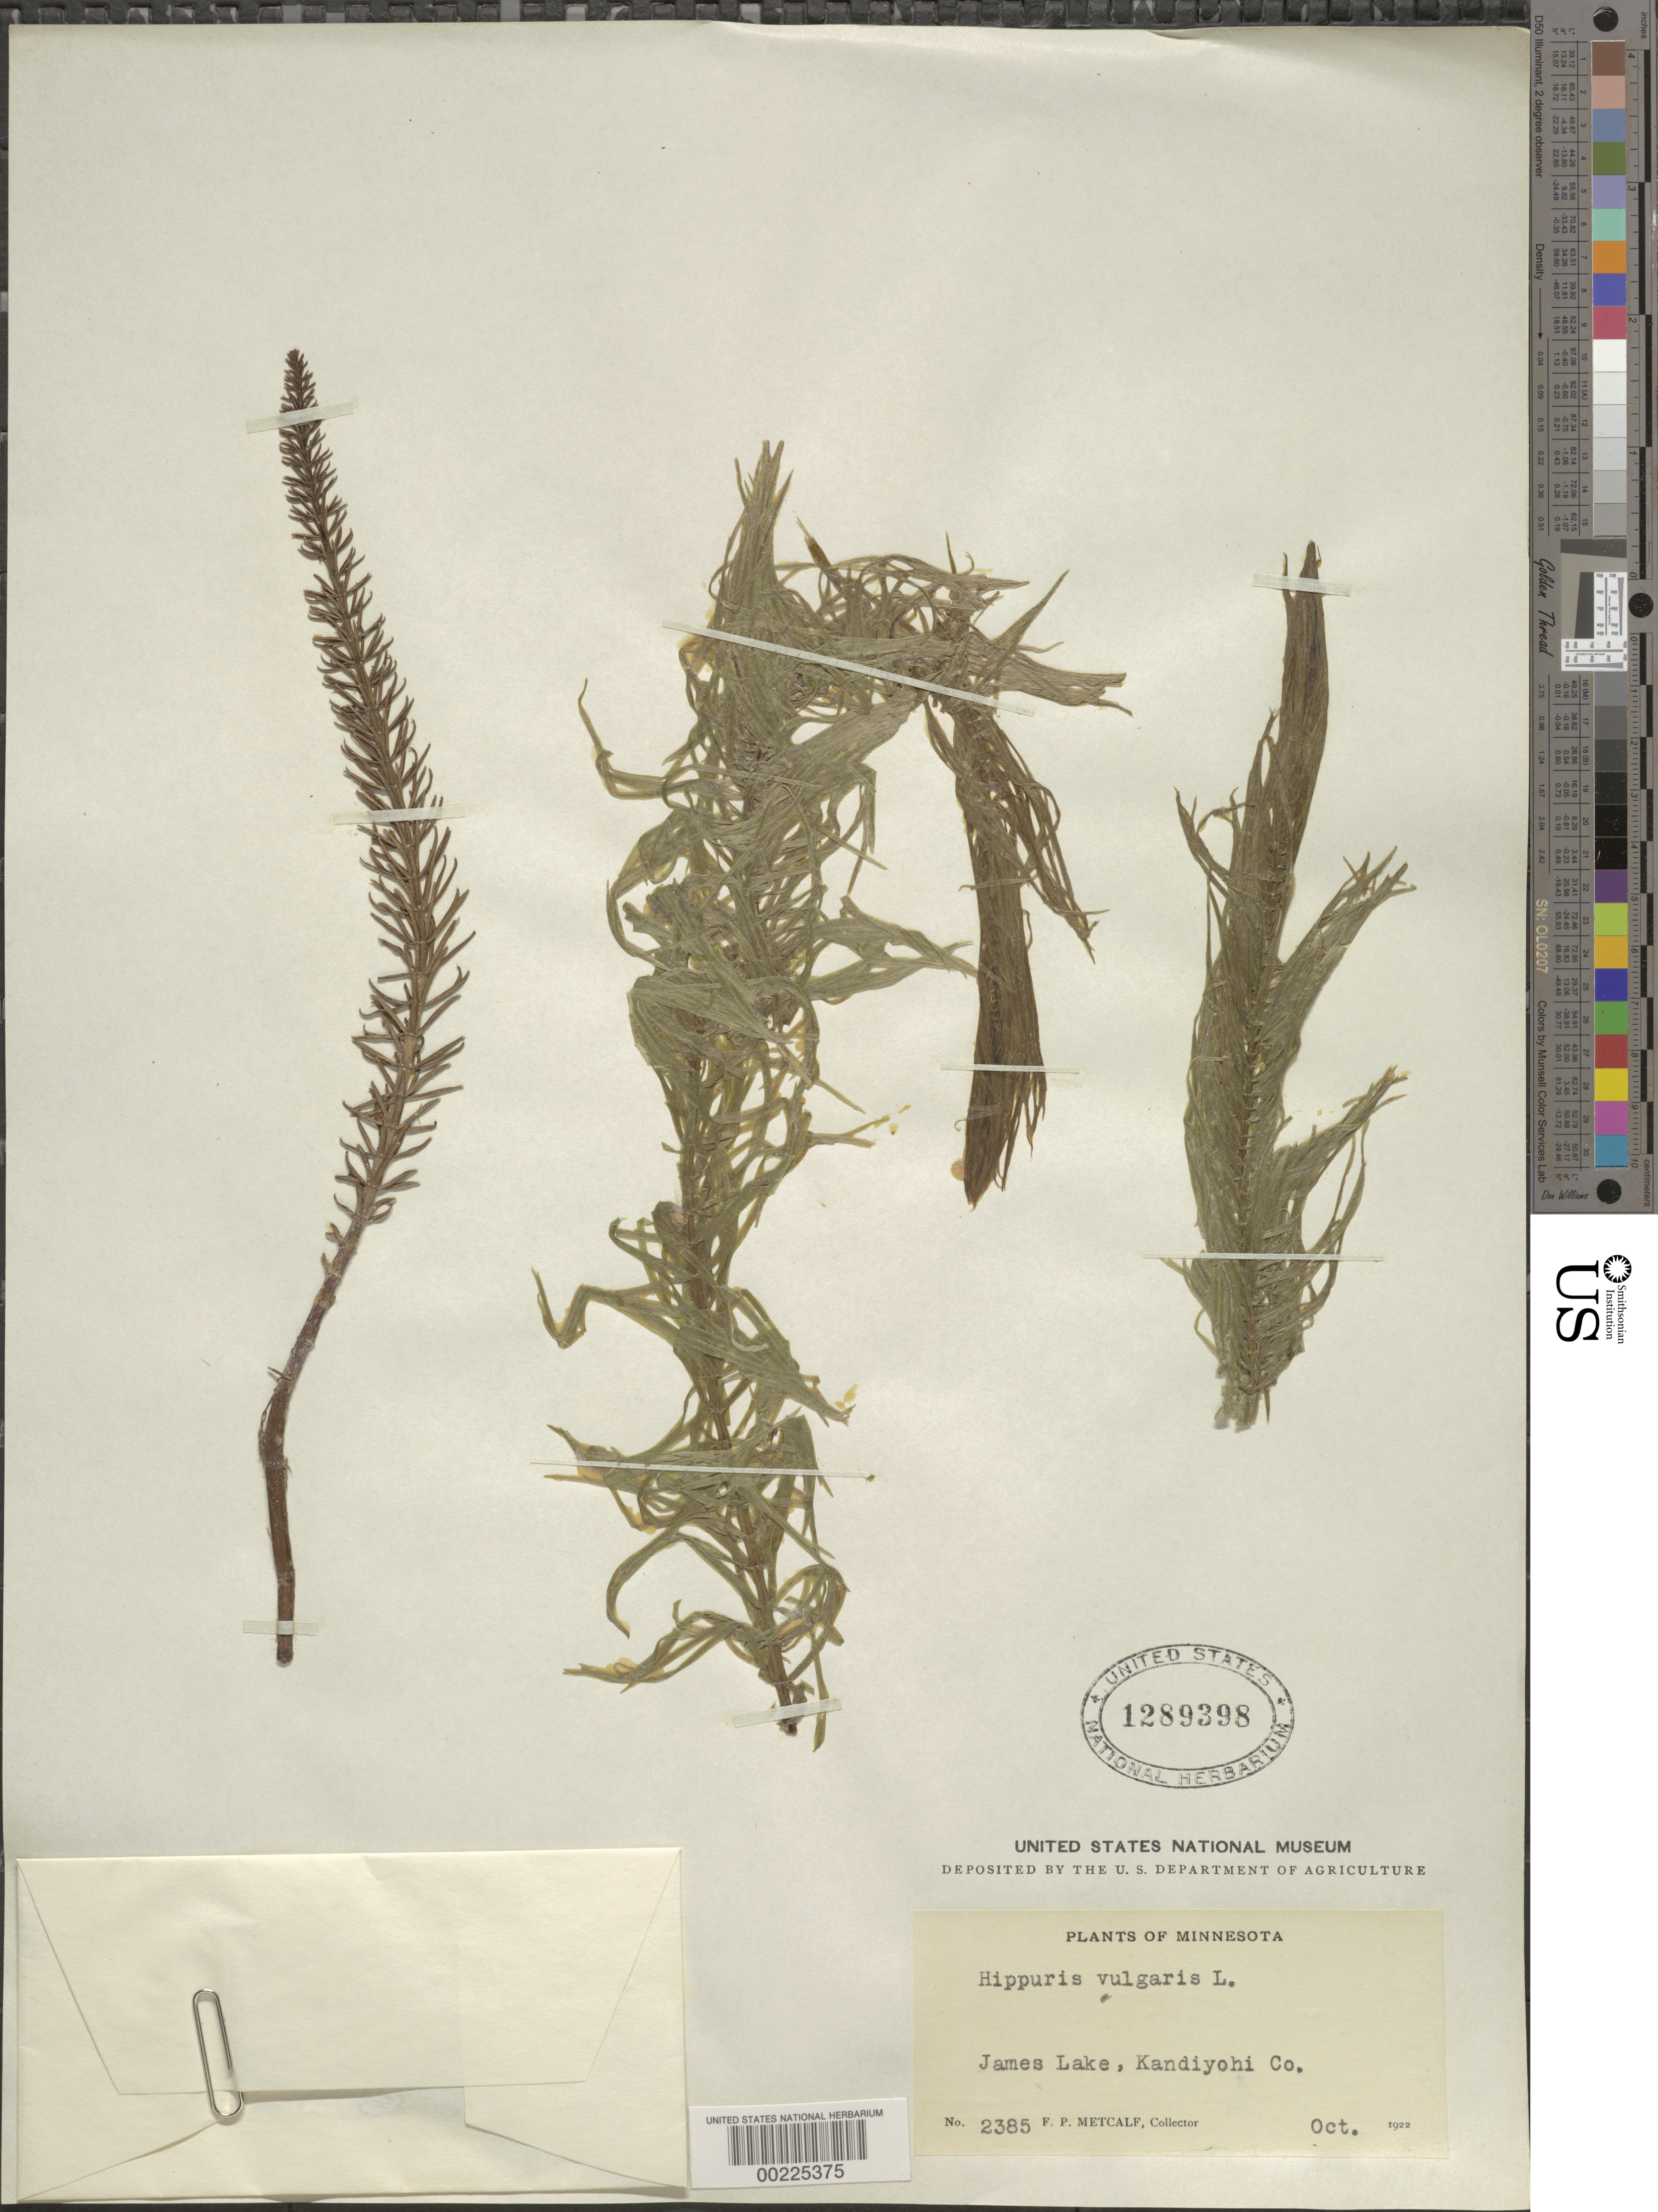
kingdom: Plantae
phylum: Tracheophyta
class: Magnoliopsida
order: Lamiales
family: Plantaginaceae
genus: Hippuris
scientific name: Hippuris tetraphylla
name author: L. f.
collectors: F. P. Metcalf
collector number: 2385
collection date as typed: Oct 1922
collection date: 1922-10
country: United States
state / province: Minnesota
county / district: Kandiyohi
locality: James lake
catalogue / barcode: US 1289398